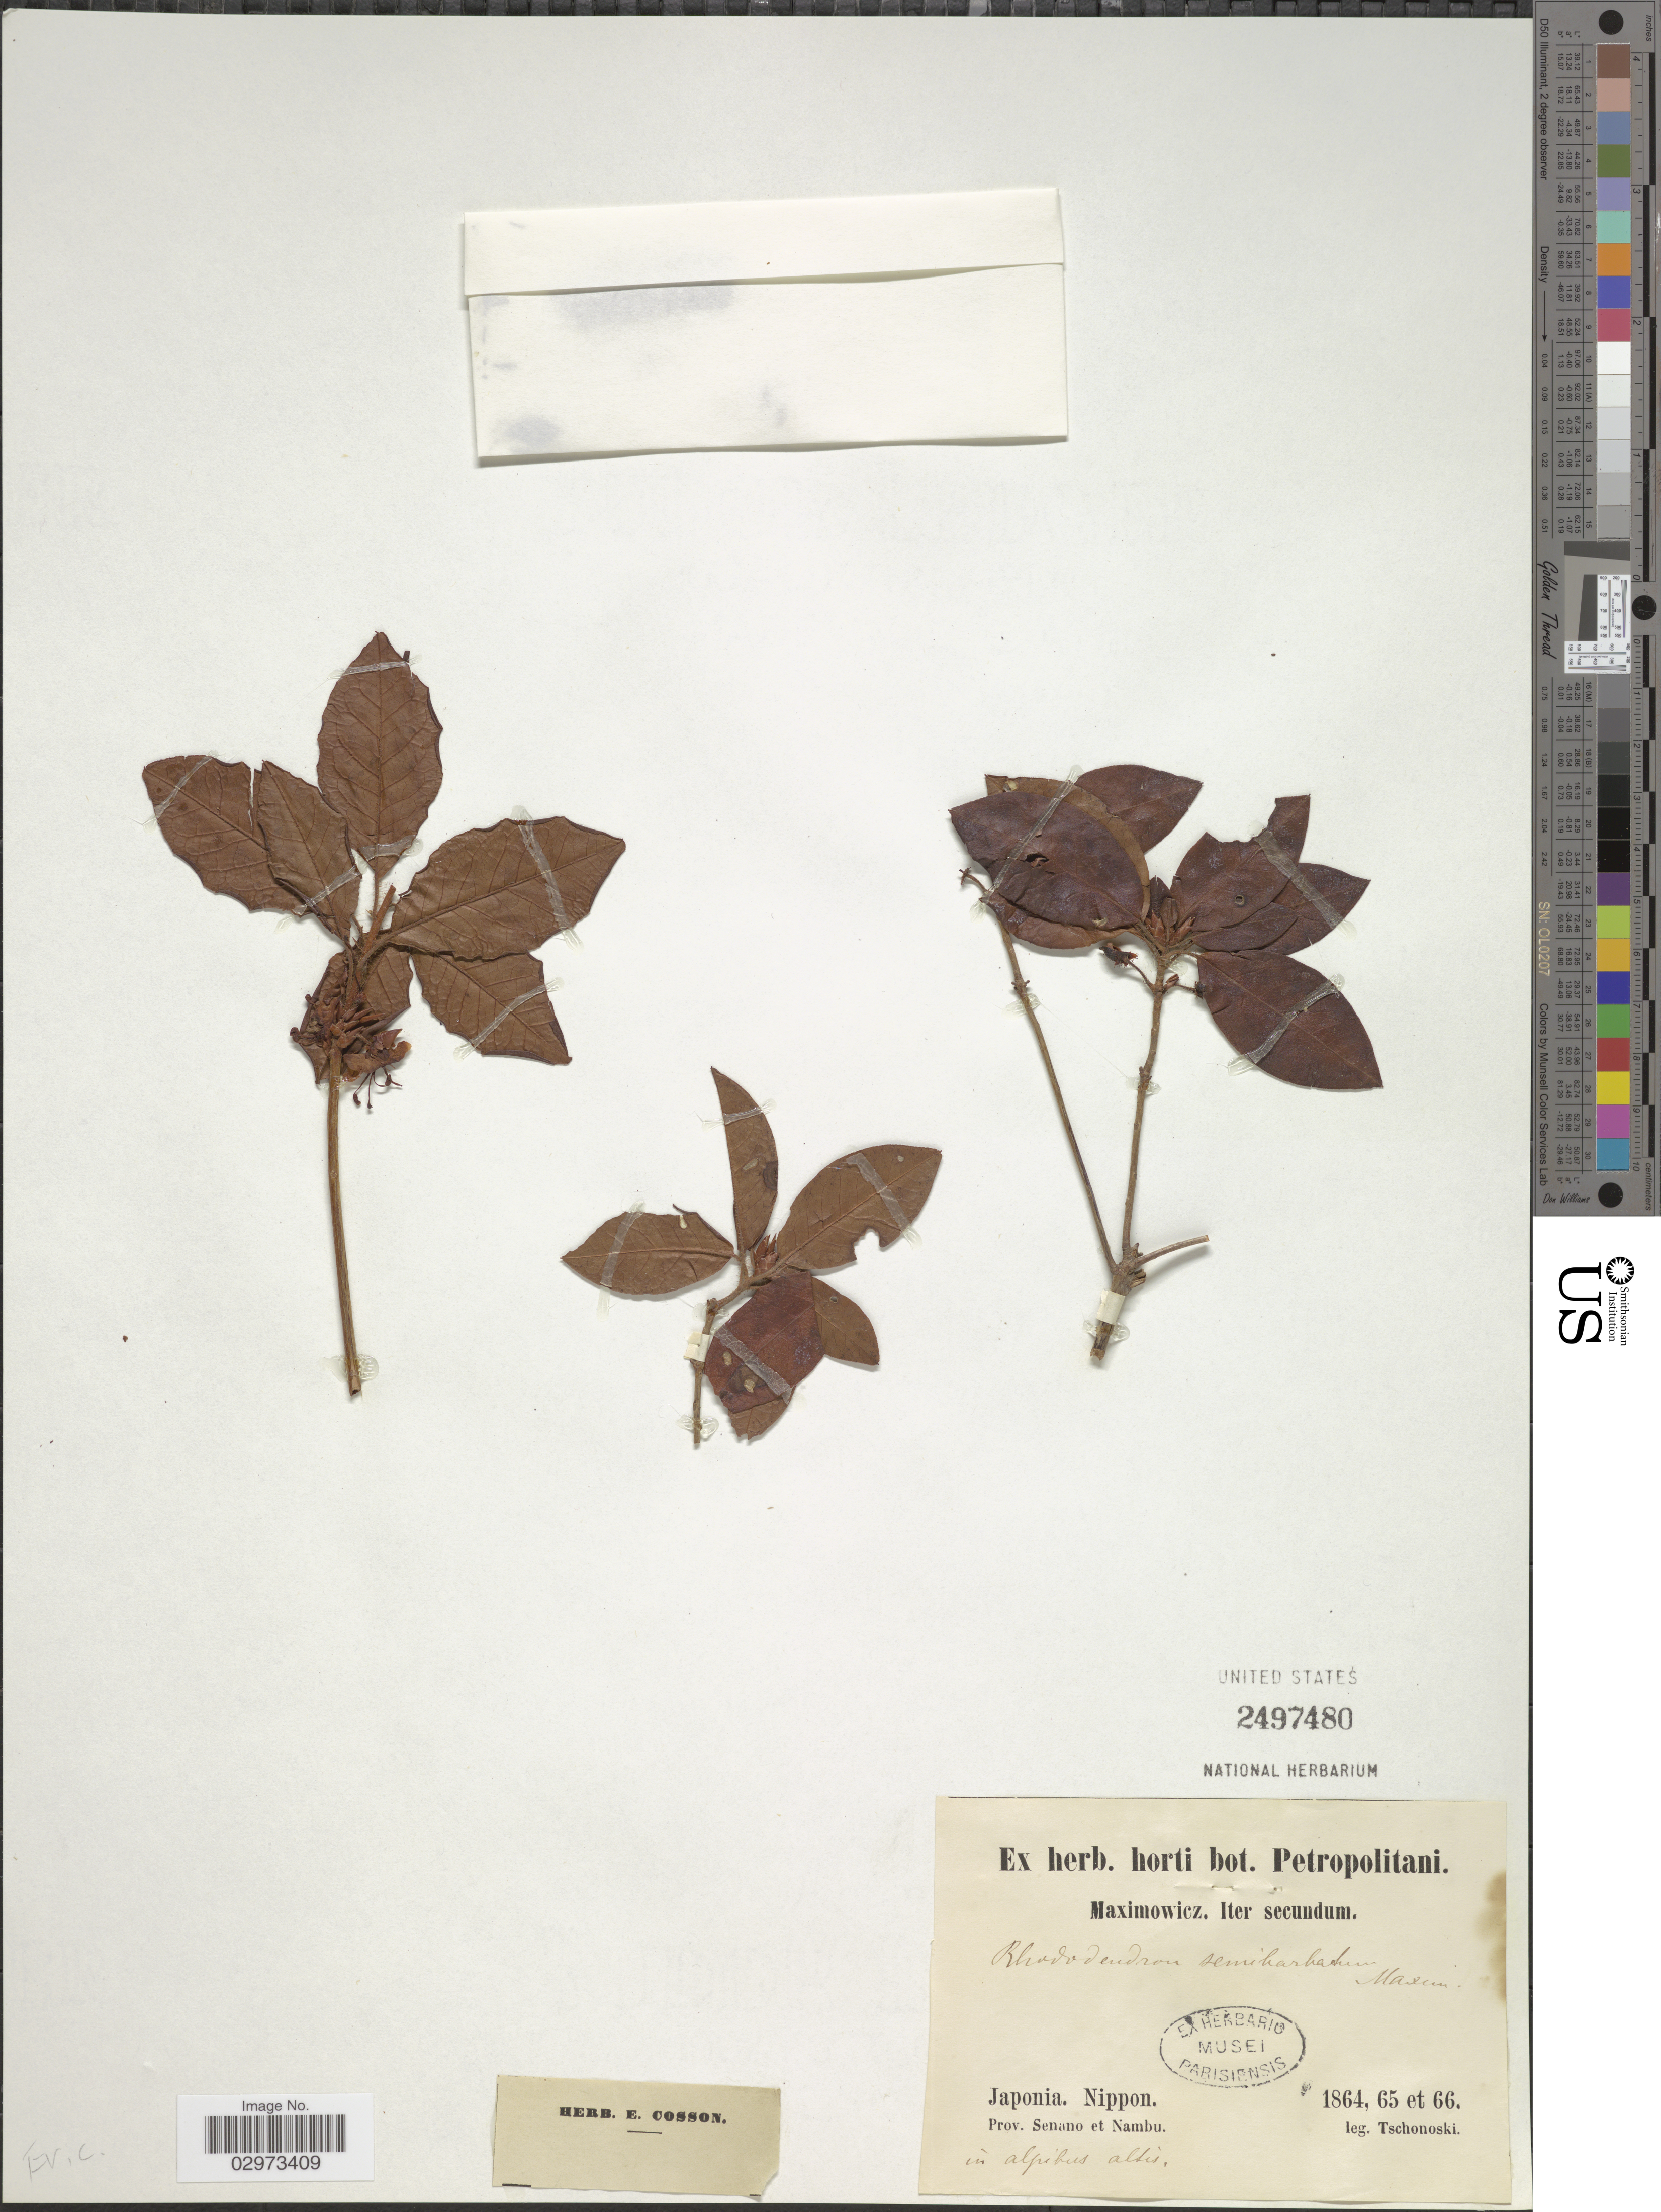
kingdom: Plantae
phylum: Tracheophyta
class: Magnoliopsida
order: Ericales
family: Ericaceae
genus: Rhododendron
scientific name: Rhododendron semibarbatum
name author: Maxim.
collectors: -. Tschonoski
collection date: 1864/1866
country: Japan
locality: Japonia. Nippon. Prov. Senano et Nambu. In alpibus altis.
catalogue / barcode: US 2497480